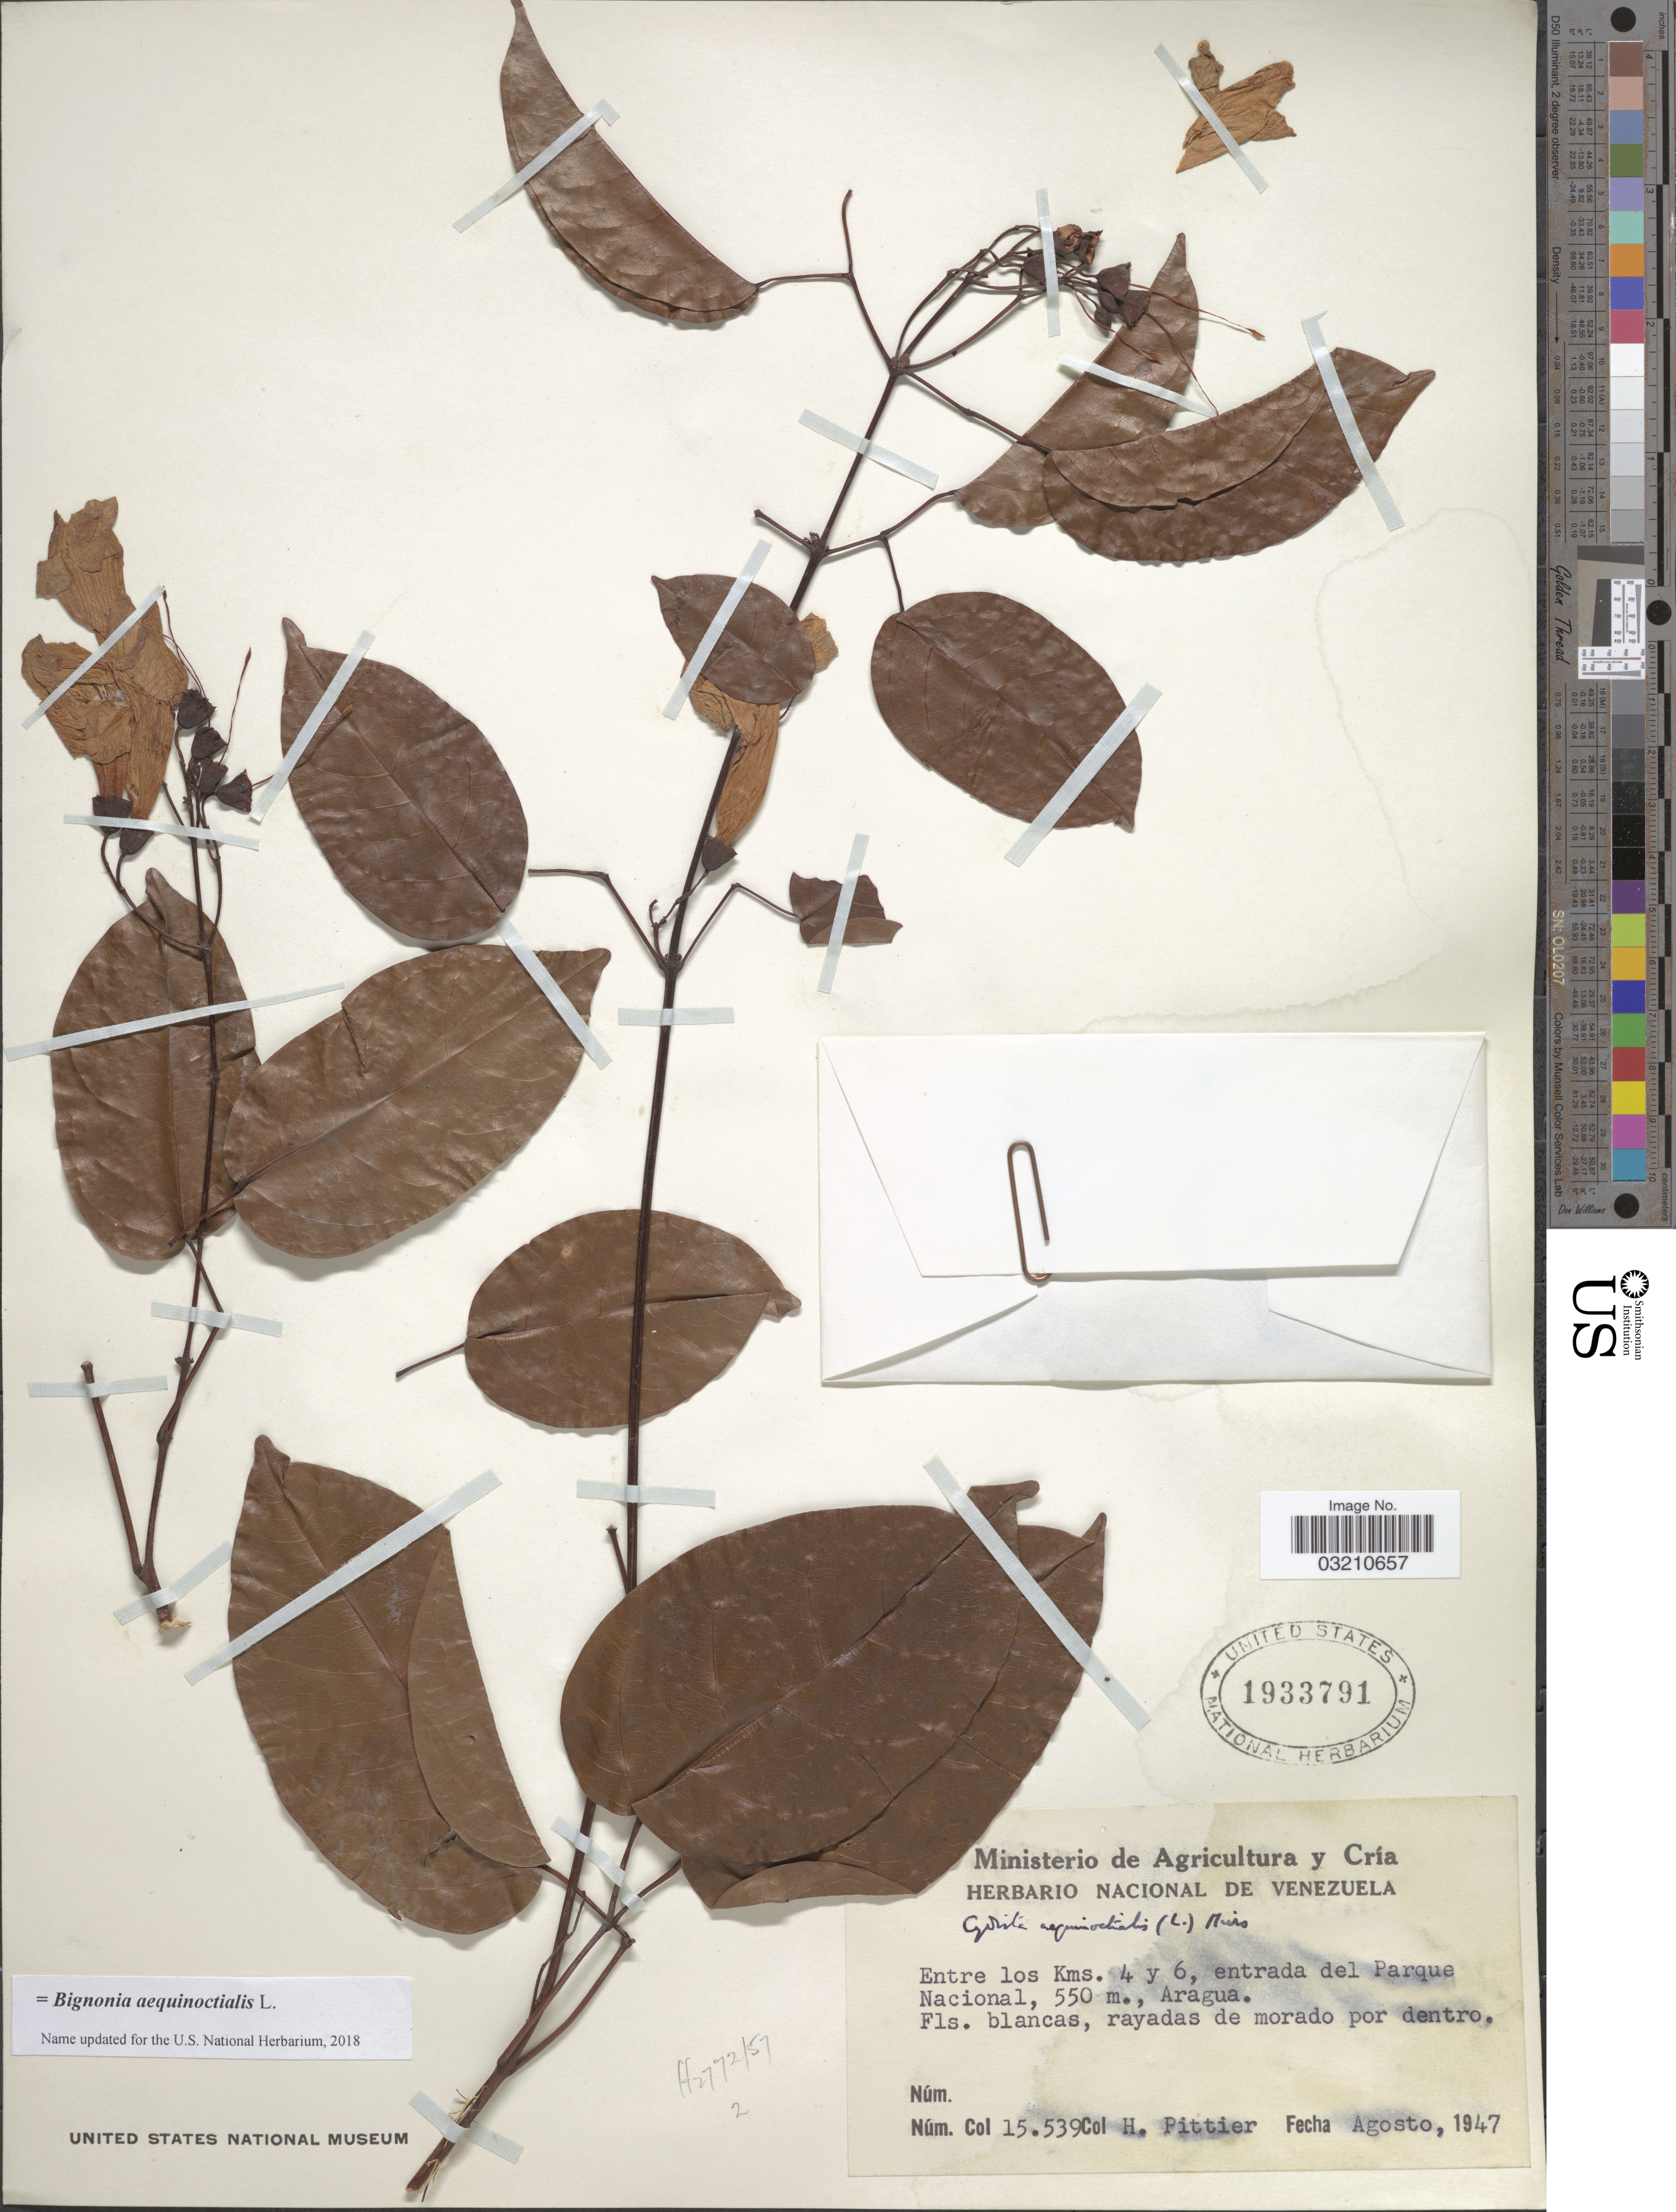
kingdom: Plantae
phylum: Tracheophyta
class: Magnoliopsida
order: Lamiales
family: Bignoniaceae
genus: Bignonia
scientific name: Bignonia aequinoctialis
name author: L.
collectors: H. F. Pittier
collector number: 15539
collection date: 1947-08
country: Venezuela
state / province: Aragua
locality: Entre los Kms. 4 y 6, entrada del Parque Nacional.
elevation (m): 550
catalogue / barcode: US 1933791